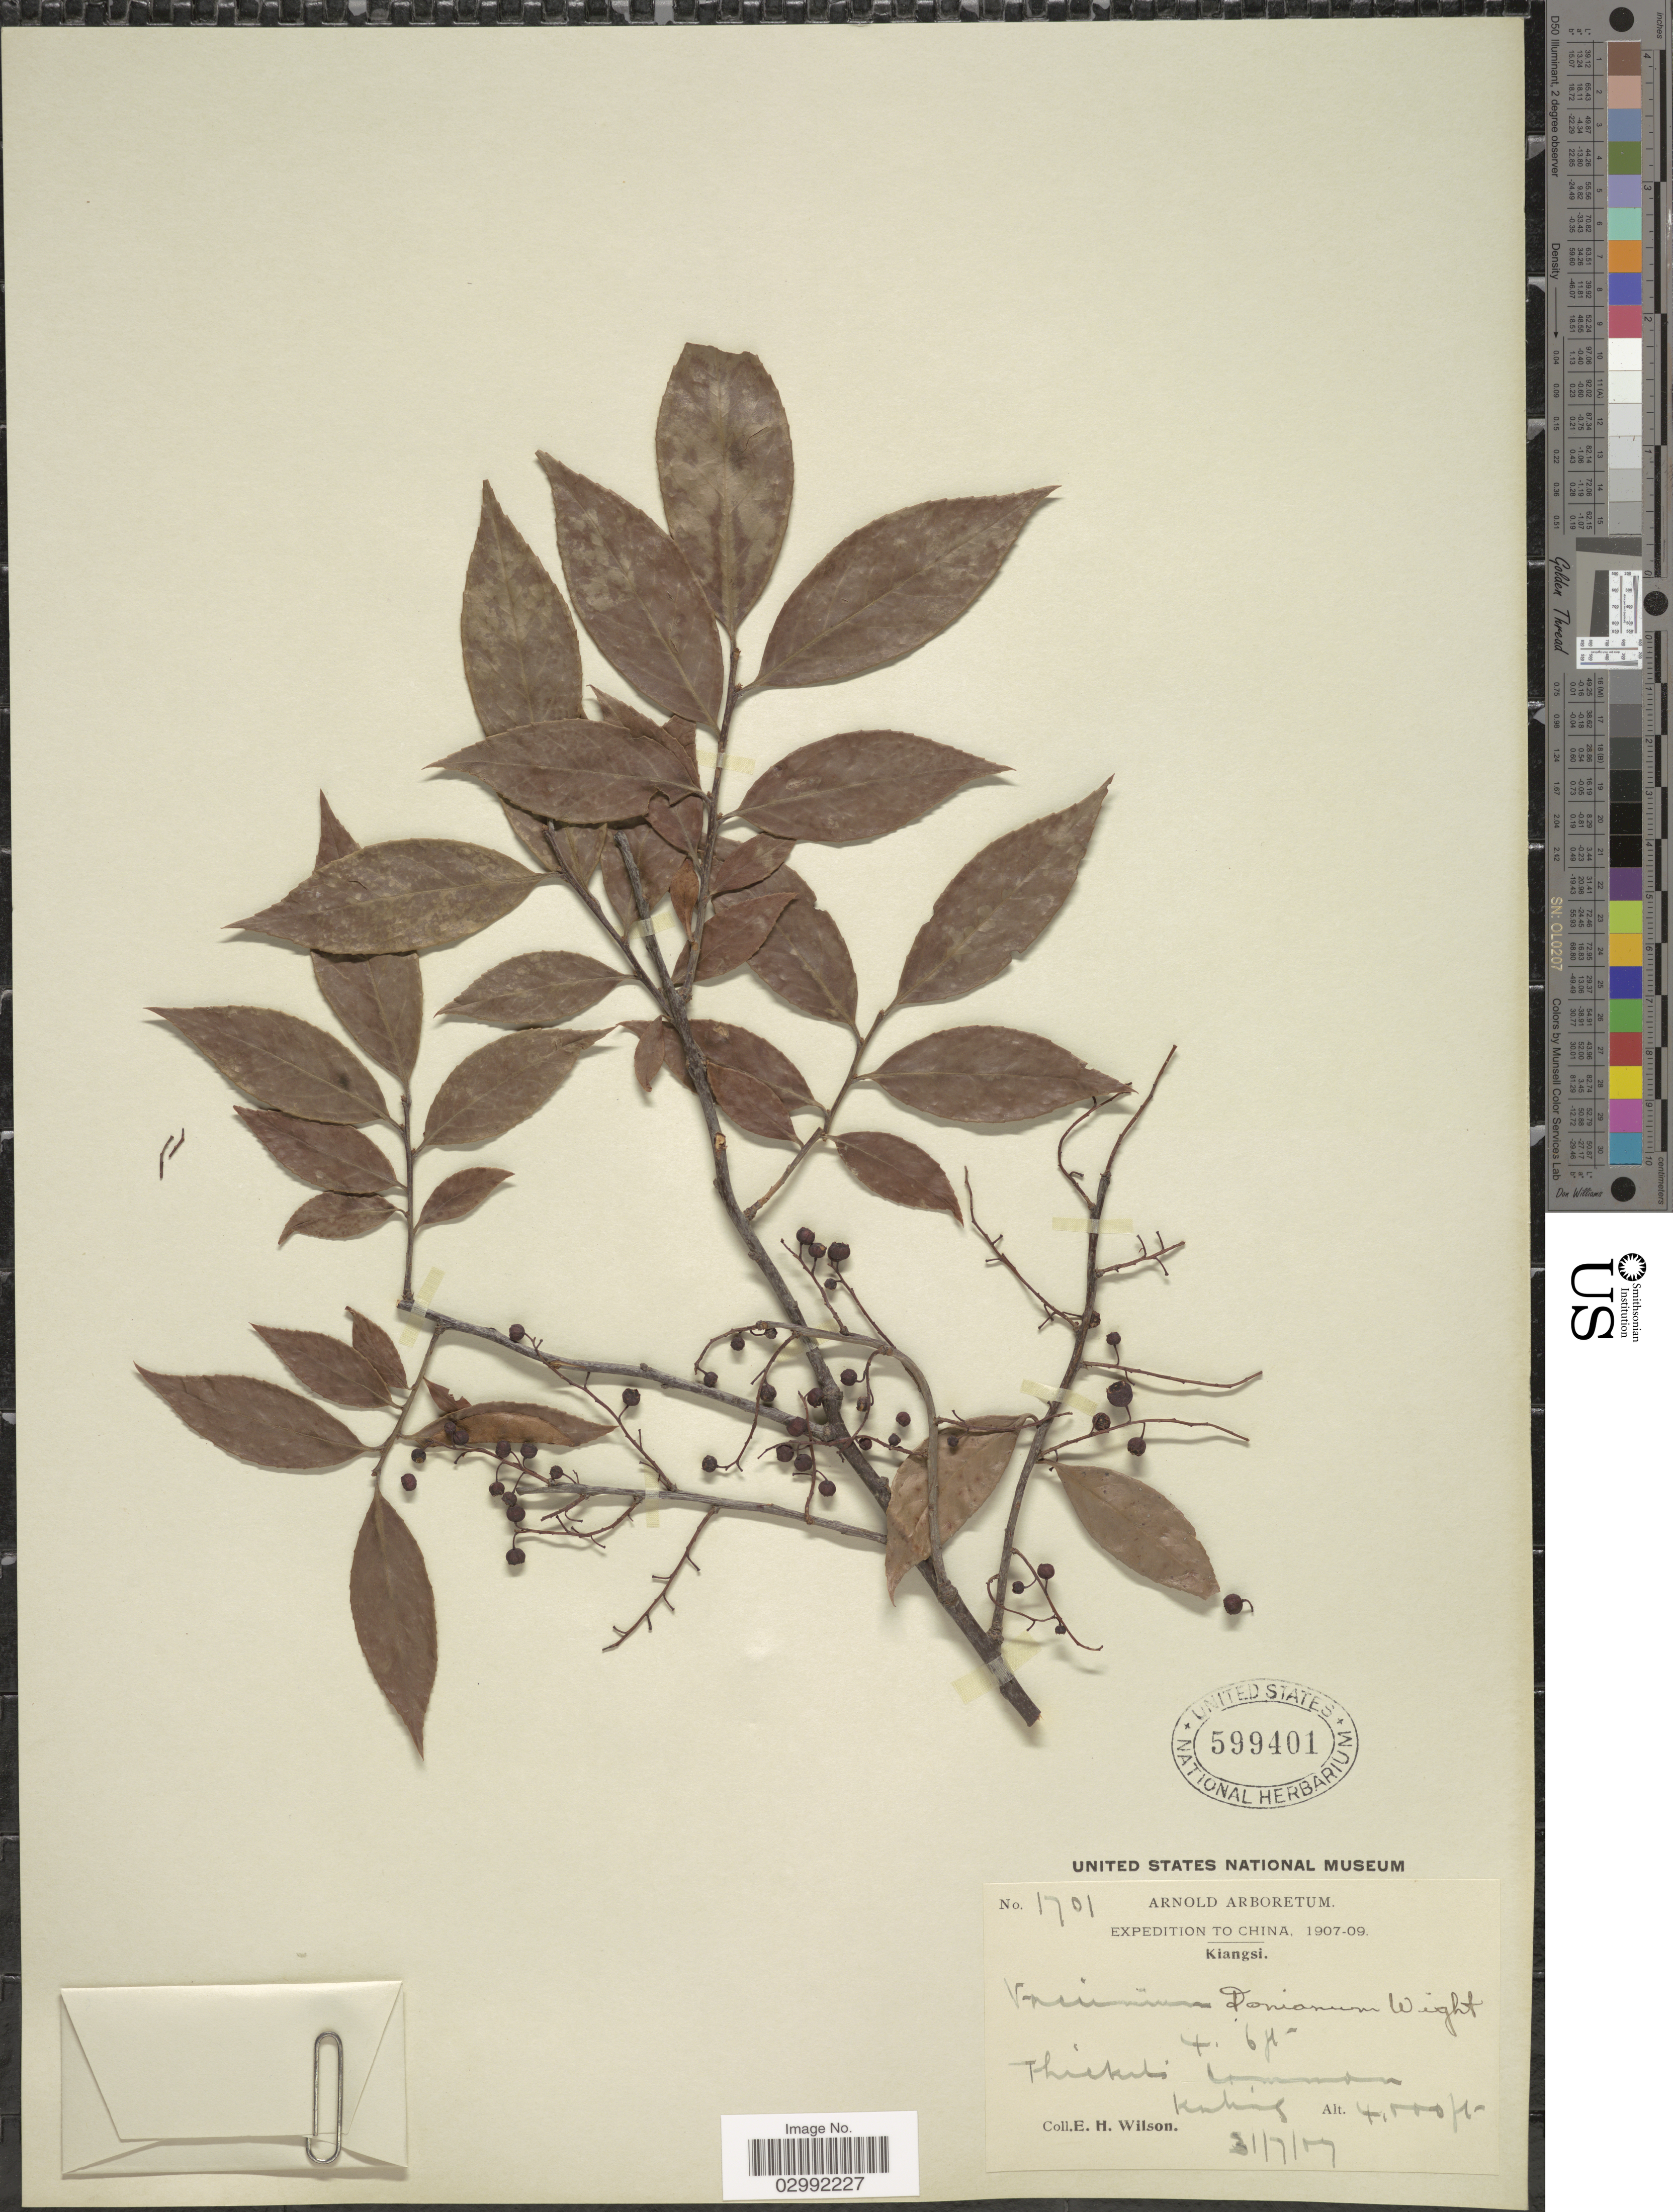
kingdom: Plantae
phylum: Tracheophyta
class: Magnoliopsida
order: Ericales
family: Ericaceae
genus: Vaccinium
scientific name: Vaccinium sprengelii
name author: (G. Don) Sleumer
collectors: E. Wilson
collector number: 1701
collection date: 1907-07-31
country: China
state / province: Jiangxi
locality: Kiangsi. Kuling.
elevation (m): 1219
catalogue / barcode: US 599401